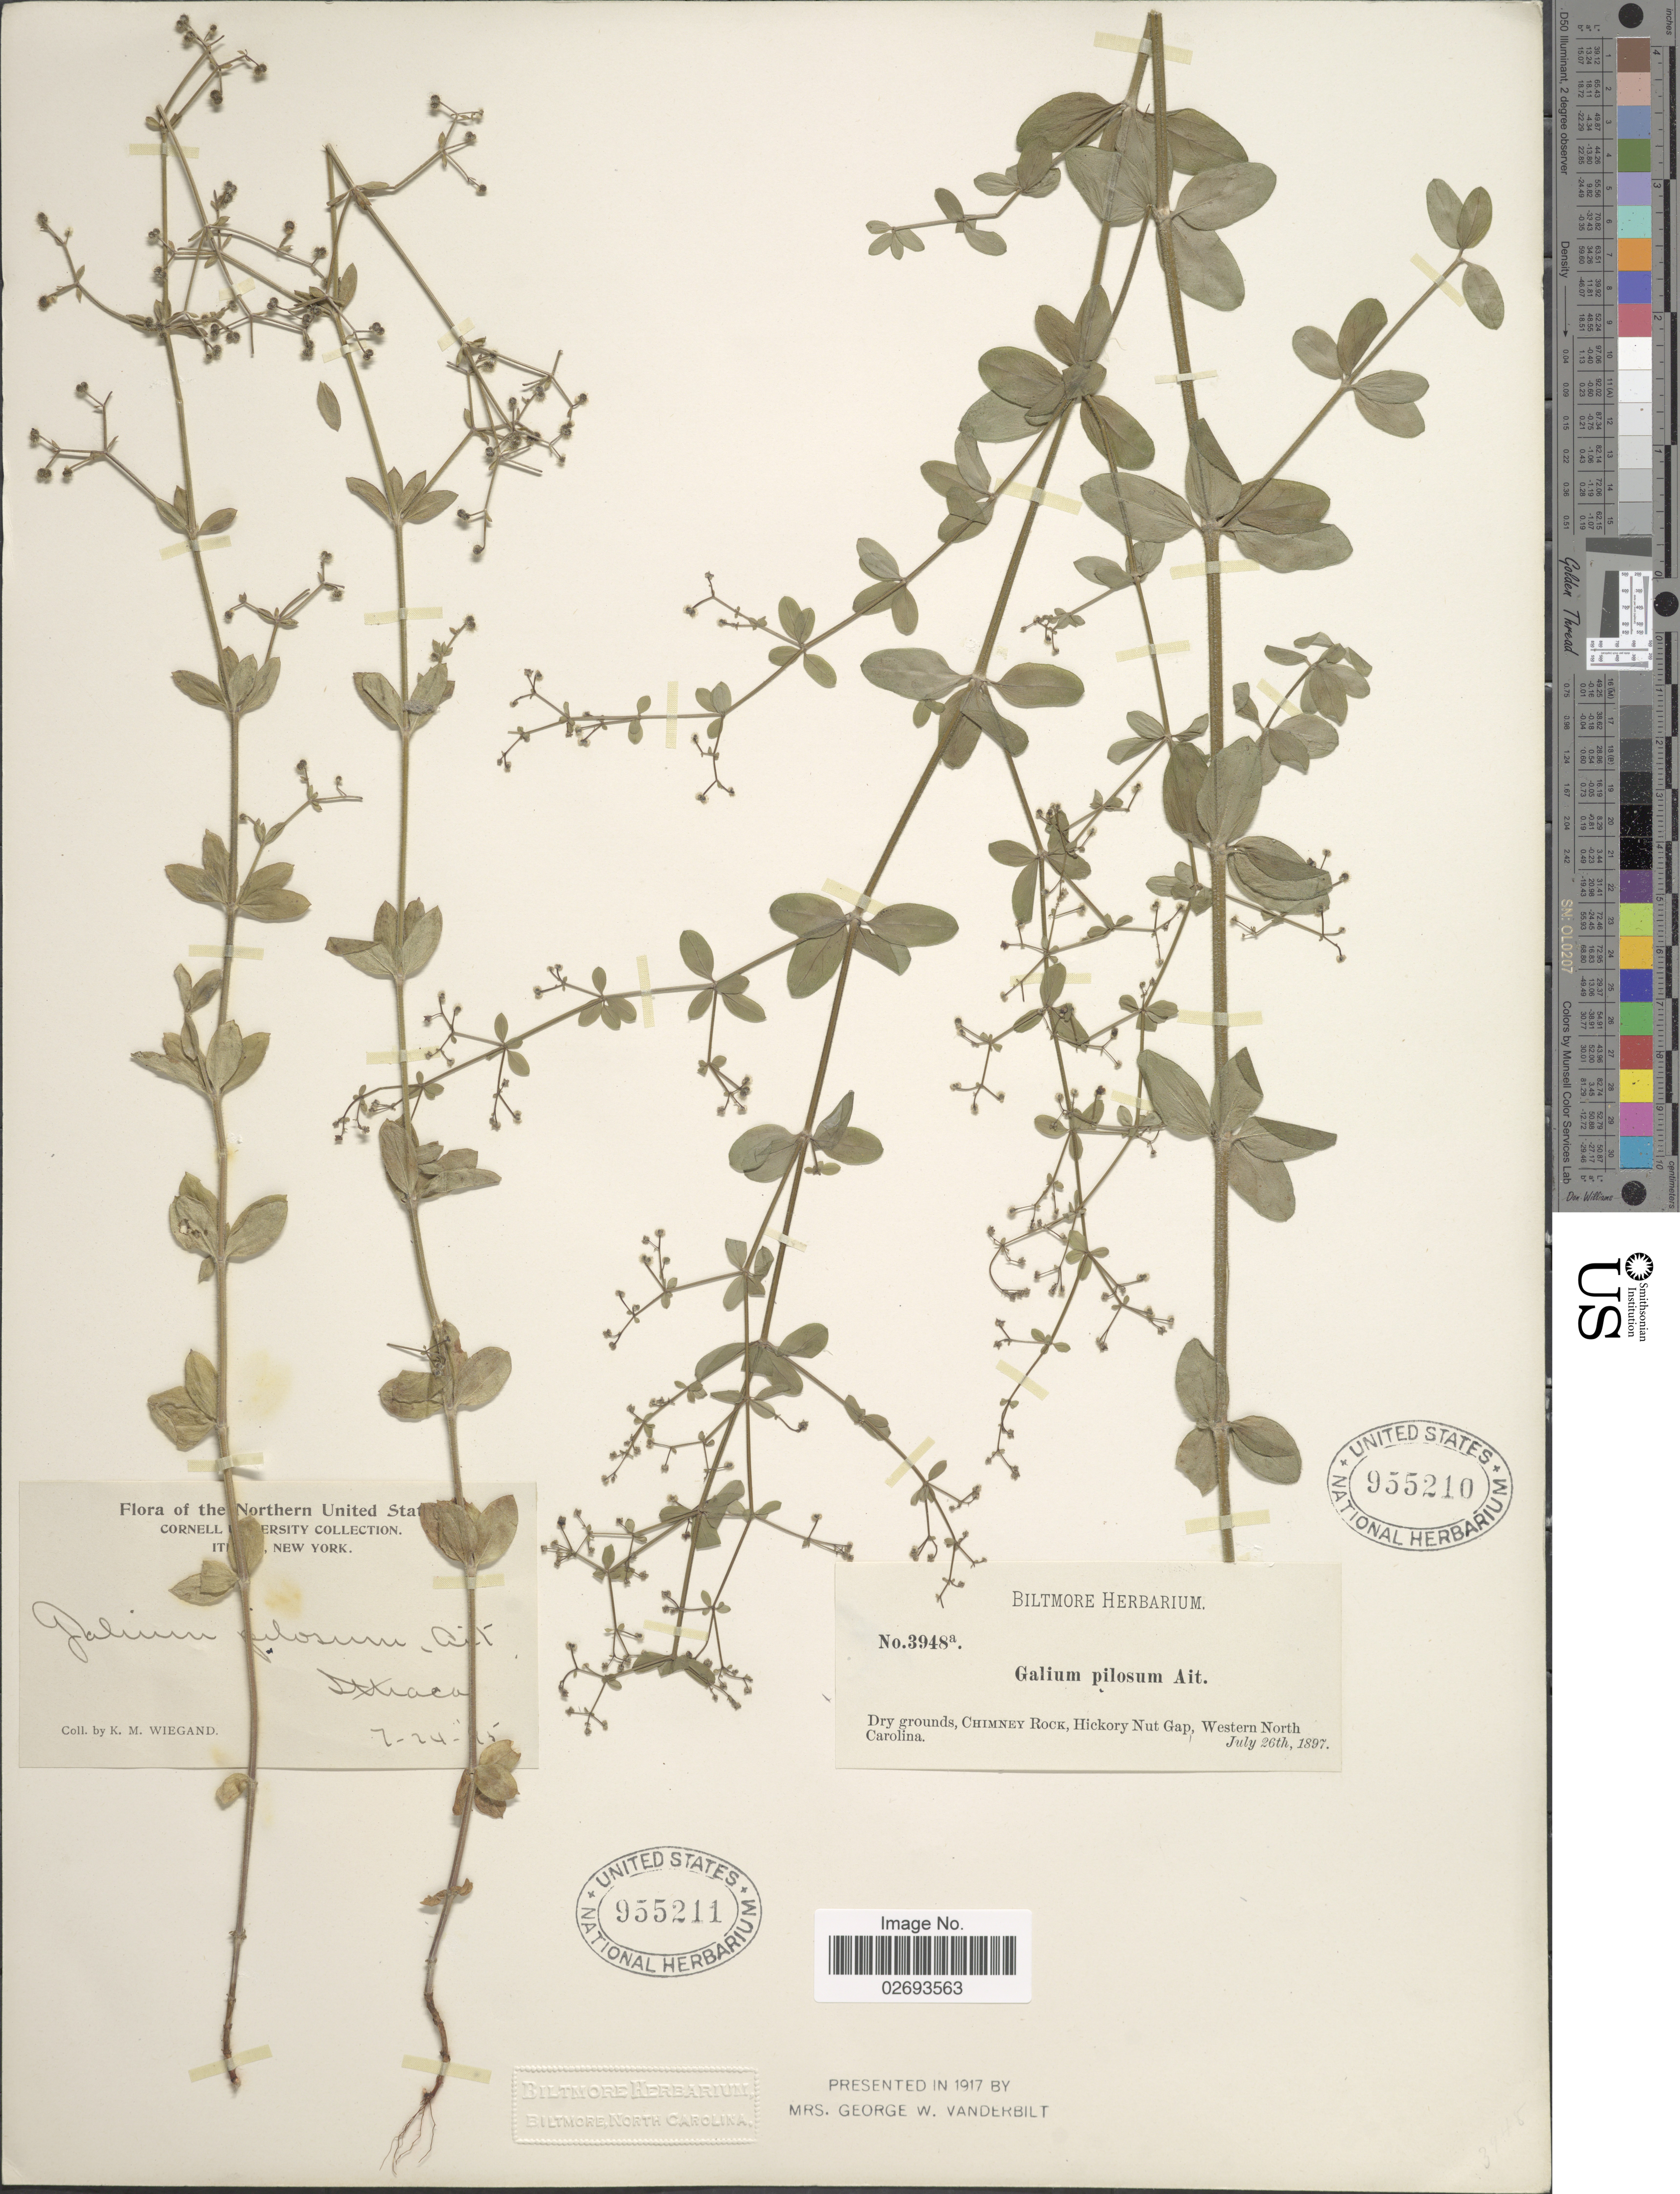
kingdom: Plantae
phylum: Tracheophyta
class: Magnoliopsida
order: Gentianales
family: Rubiaceae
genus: Galium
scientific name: Galium pilosum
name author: Aiton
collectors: ex herb. Biltmore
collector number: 3948a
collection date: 1897-07-26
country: United States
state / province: North Carolina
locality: Dry grounds, Chimney Rock, Hickory Nut Gap, Western North Carolina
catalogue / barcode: US 955210-2